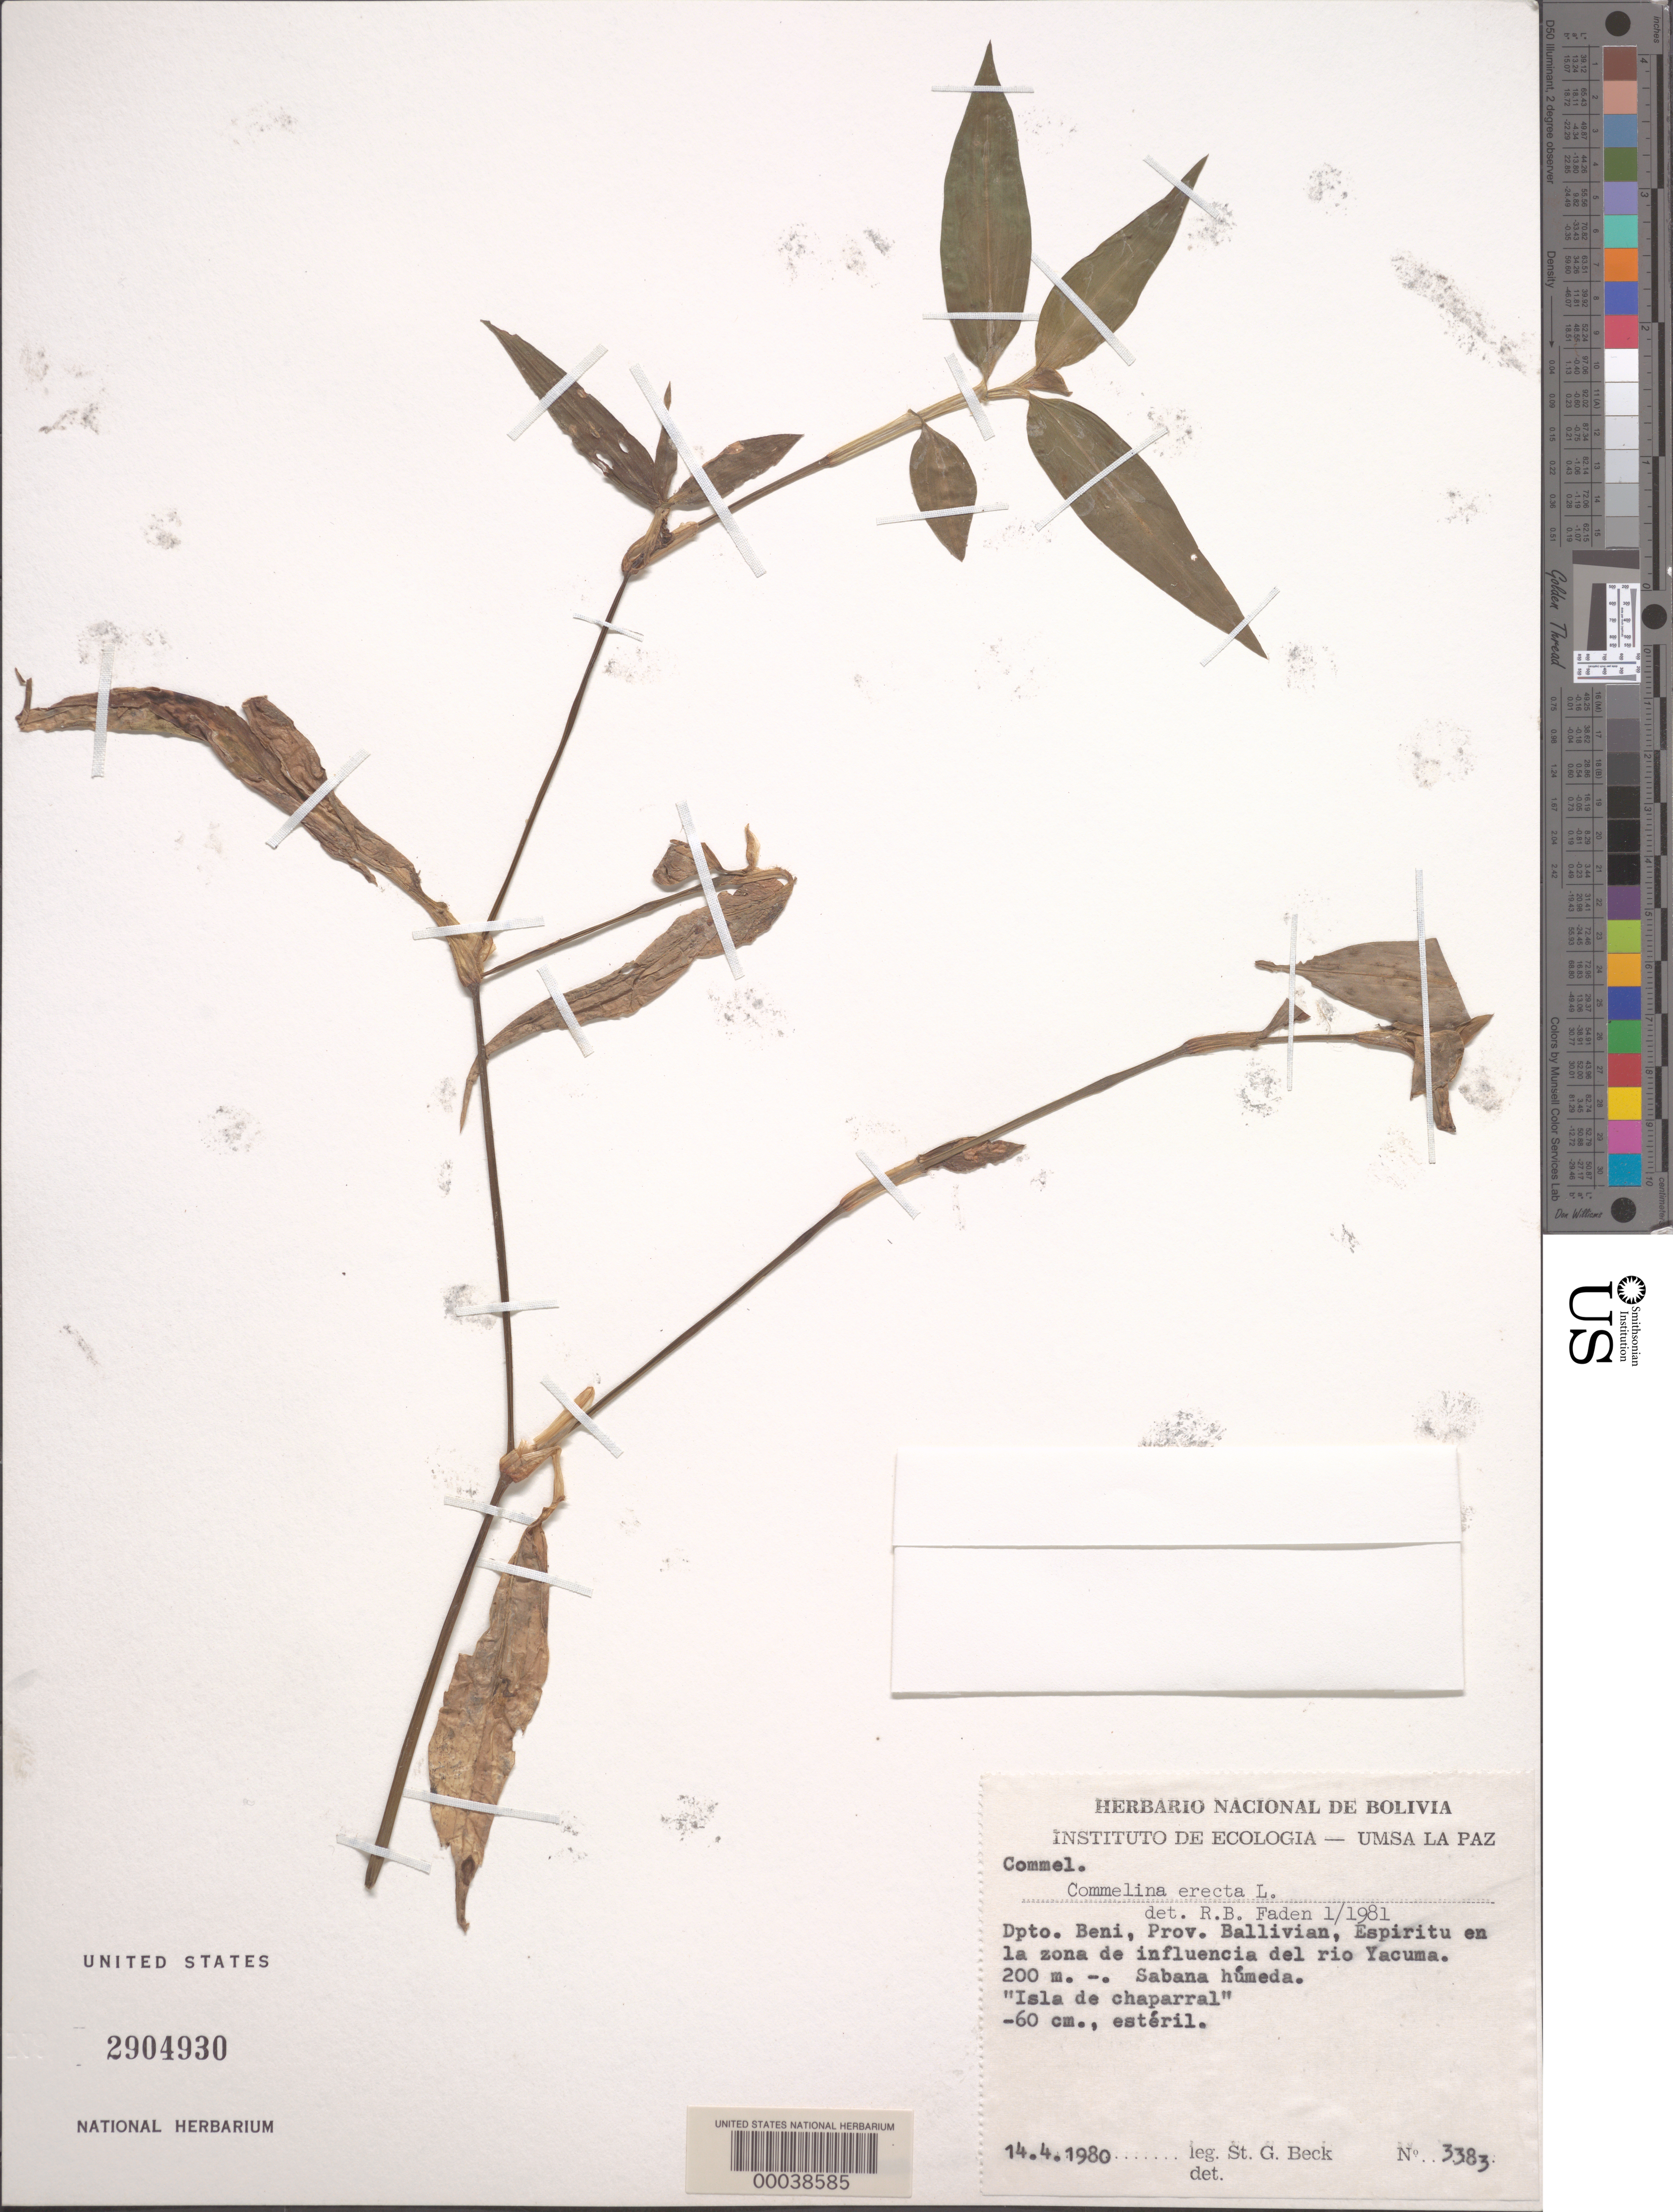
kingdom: Plantae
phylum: Tracheophyta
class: Liliopsida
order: Commelinales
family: Commelinaceae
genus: Commelina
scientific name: Commelina erecta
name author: L.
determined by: Faden, Robert B., (US), Smithsonian Institution - National Museum of Natural History (UNITED STATES)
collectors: S. G. Beck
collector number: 3383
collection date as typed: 14 Apr 1980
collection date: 1980-04-14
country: Bolivia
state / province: Beni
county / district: General José Ballivián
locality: Area where Espirito and Rio Yacuma meet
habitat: Moist grassy plain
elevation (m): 200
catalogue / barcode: US 2904930